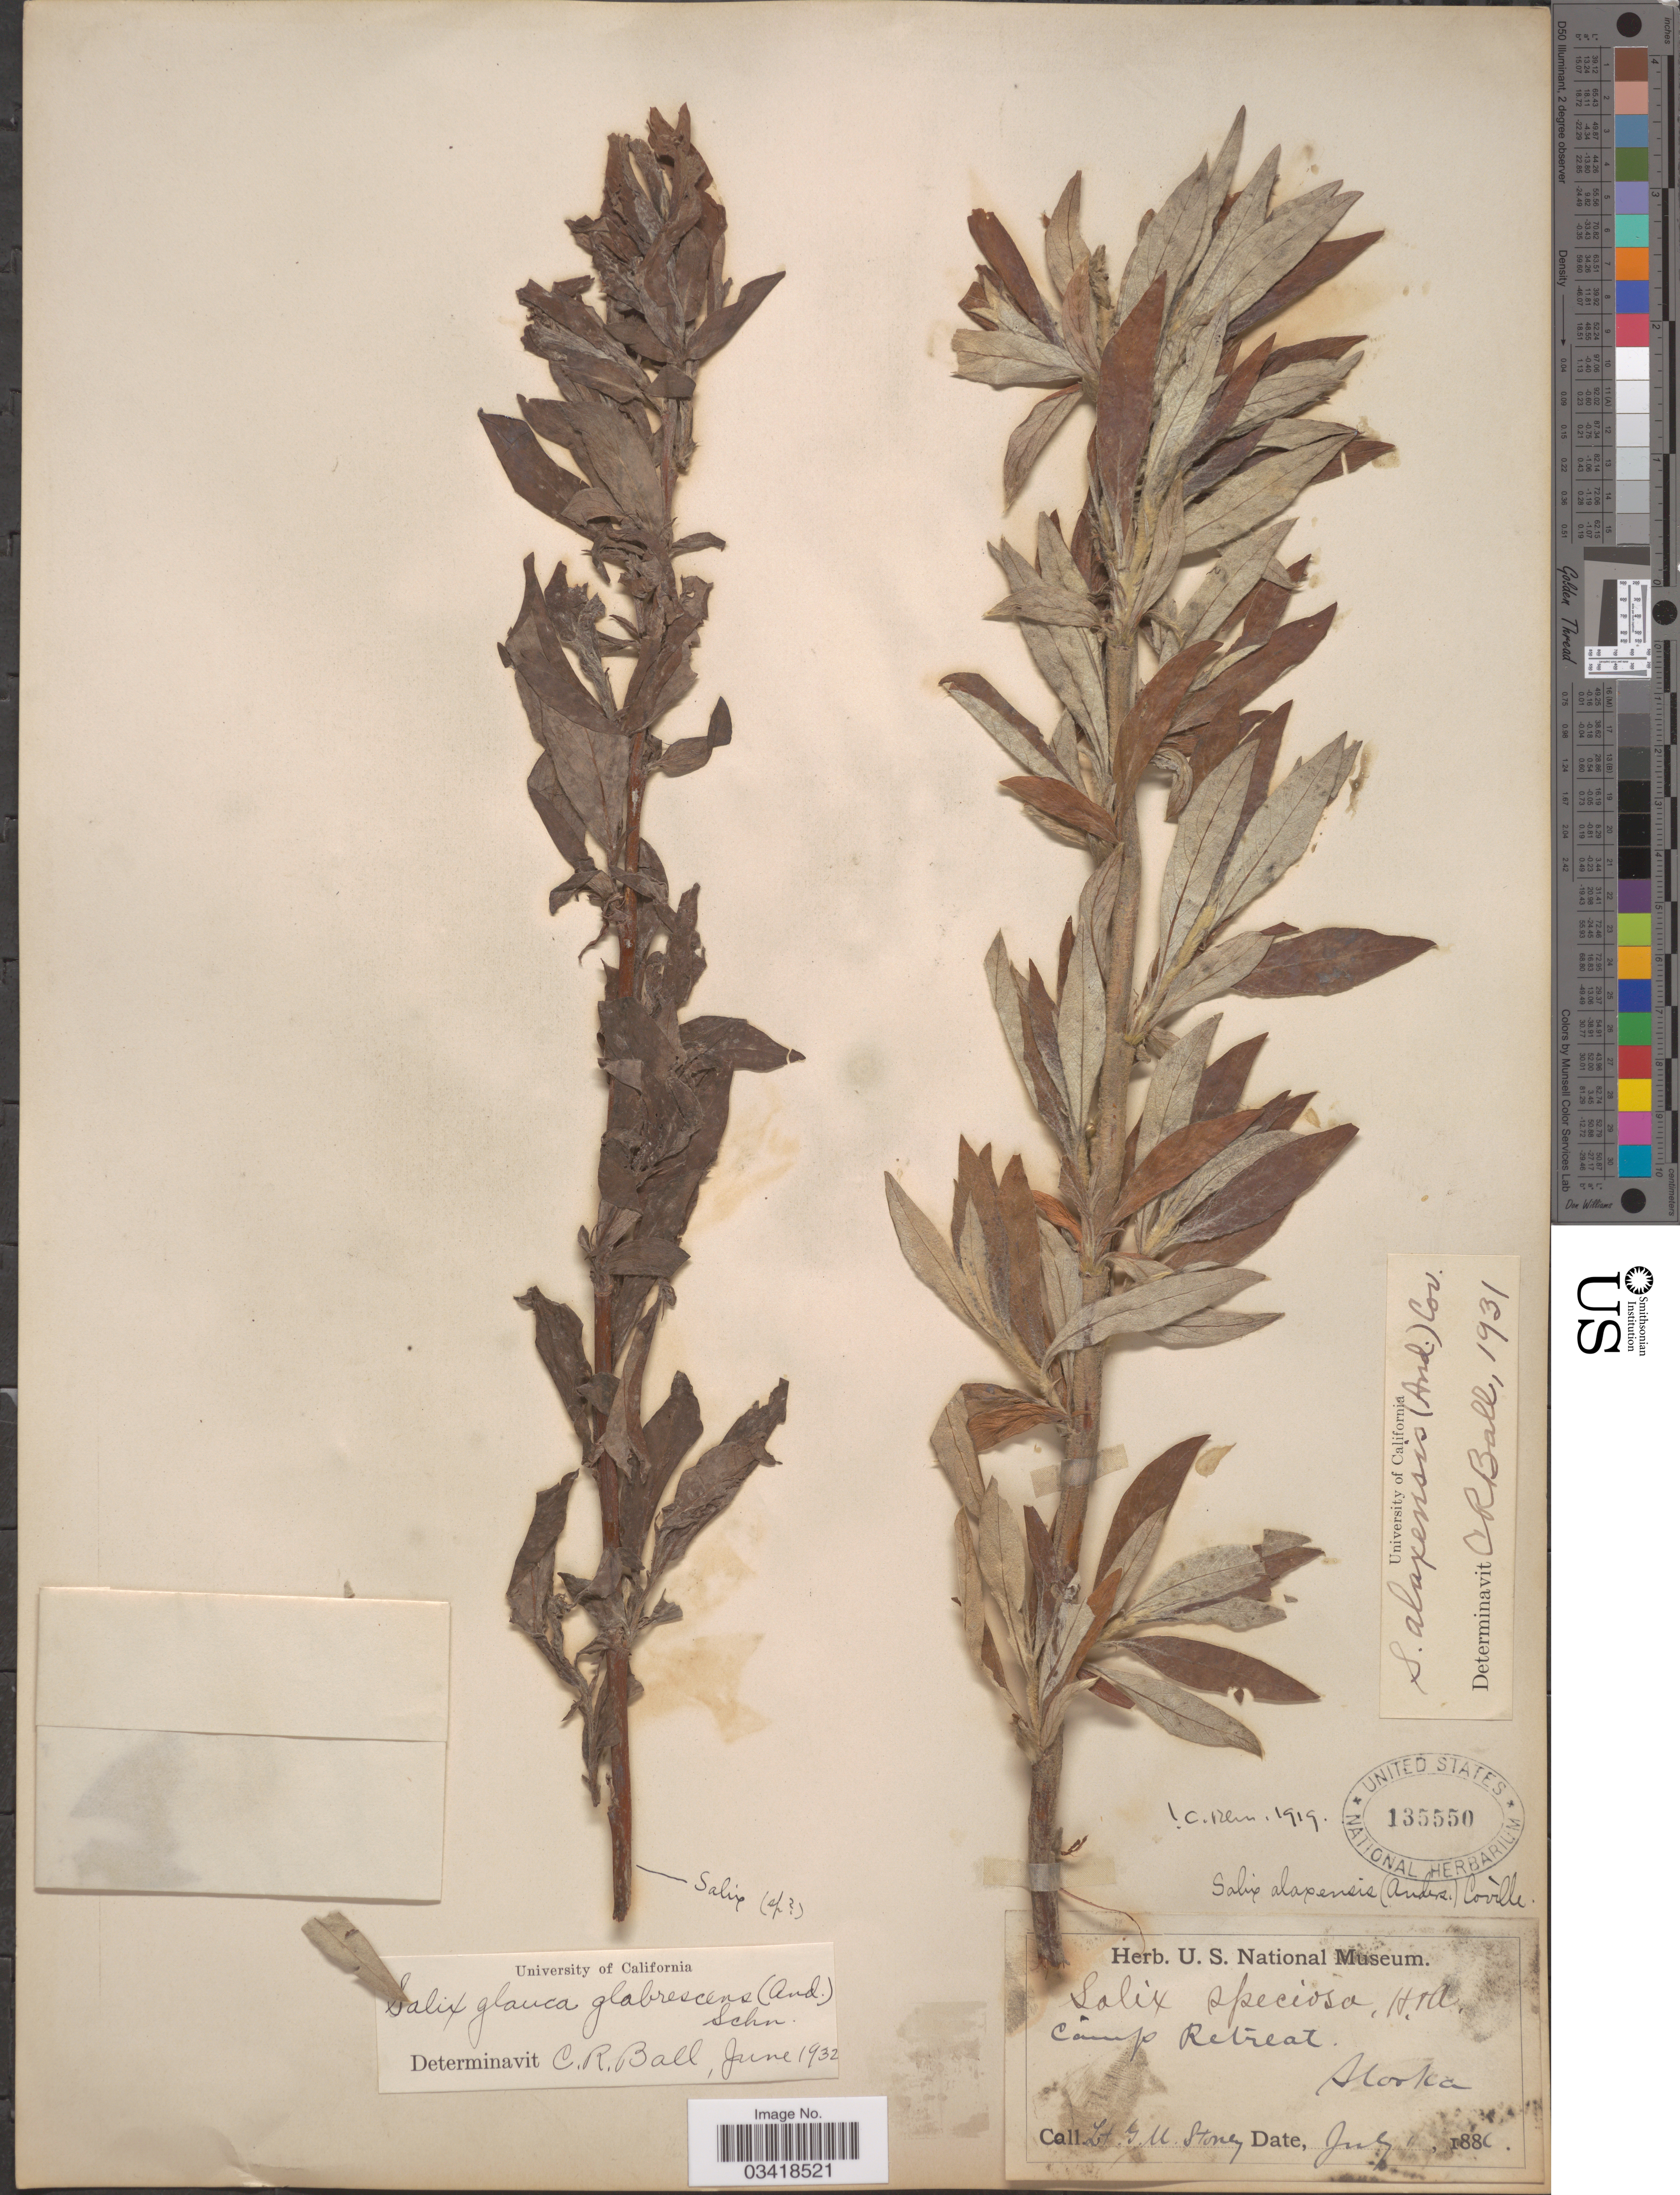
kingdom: Plantae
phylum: Tracheophyta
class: Magnoliopsida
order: Malpighiales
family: Salicaceae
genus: Salix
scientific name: Salix alaxensis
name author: (Andersson) Coville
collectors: G. Stoney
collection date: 1886-07-01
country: United States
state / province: Alaska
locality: Camp Retreat.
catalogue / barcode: US 135550